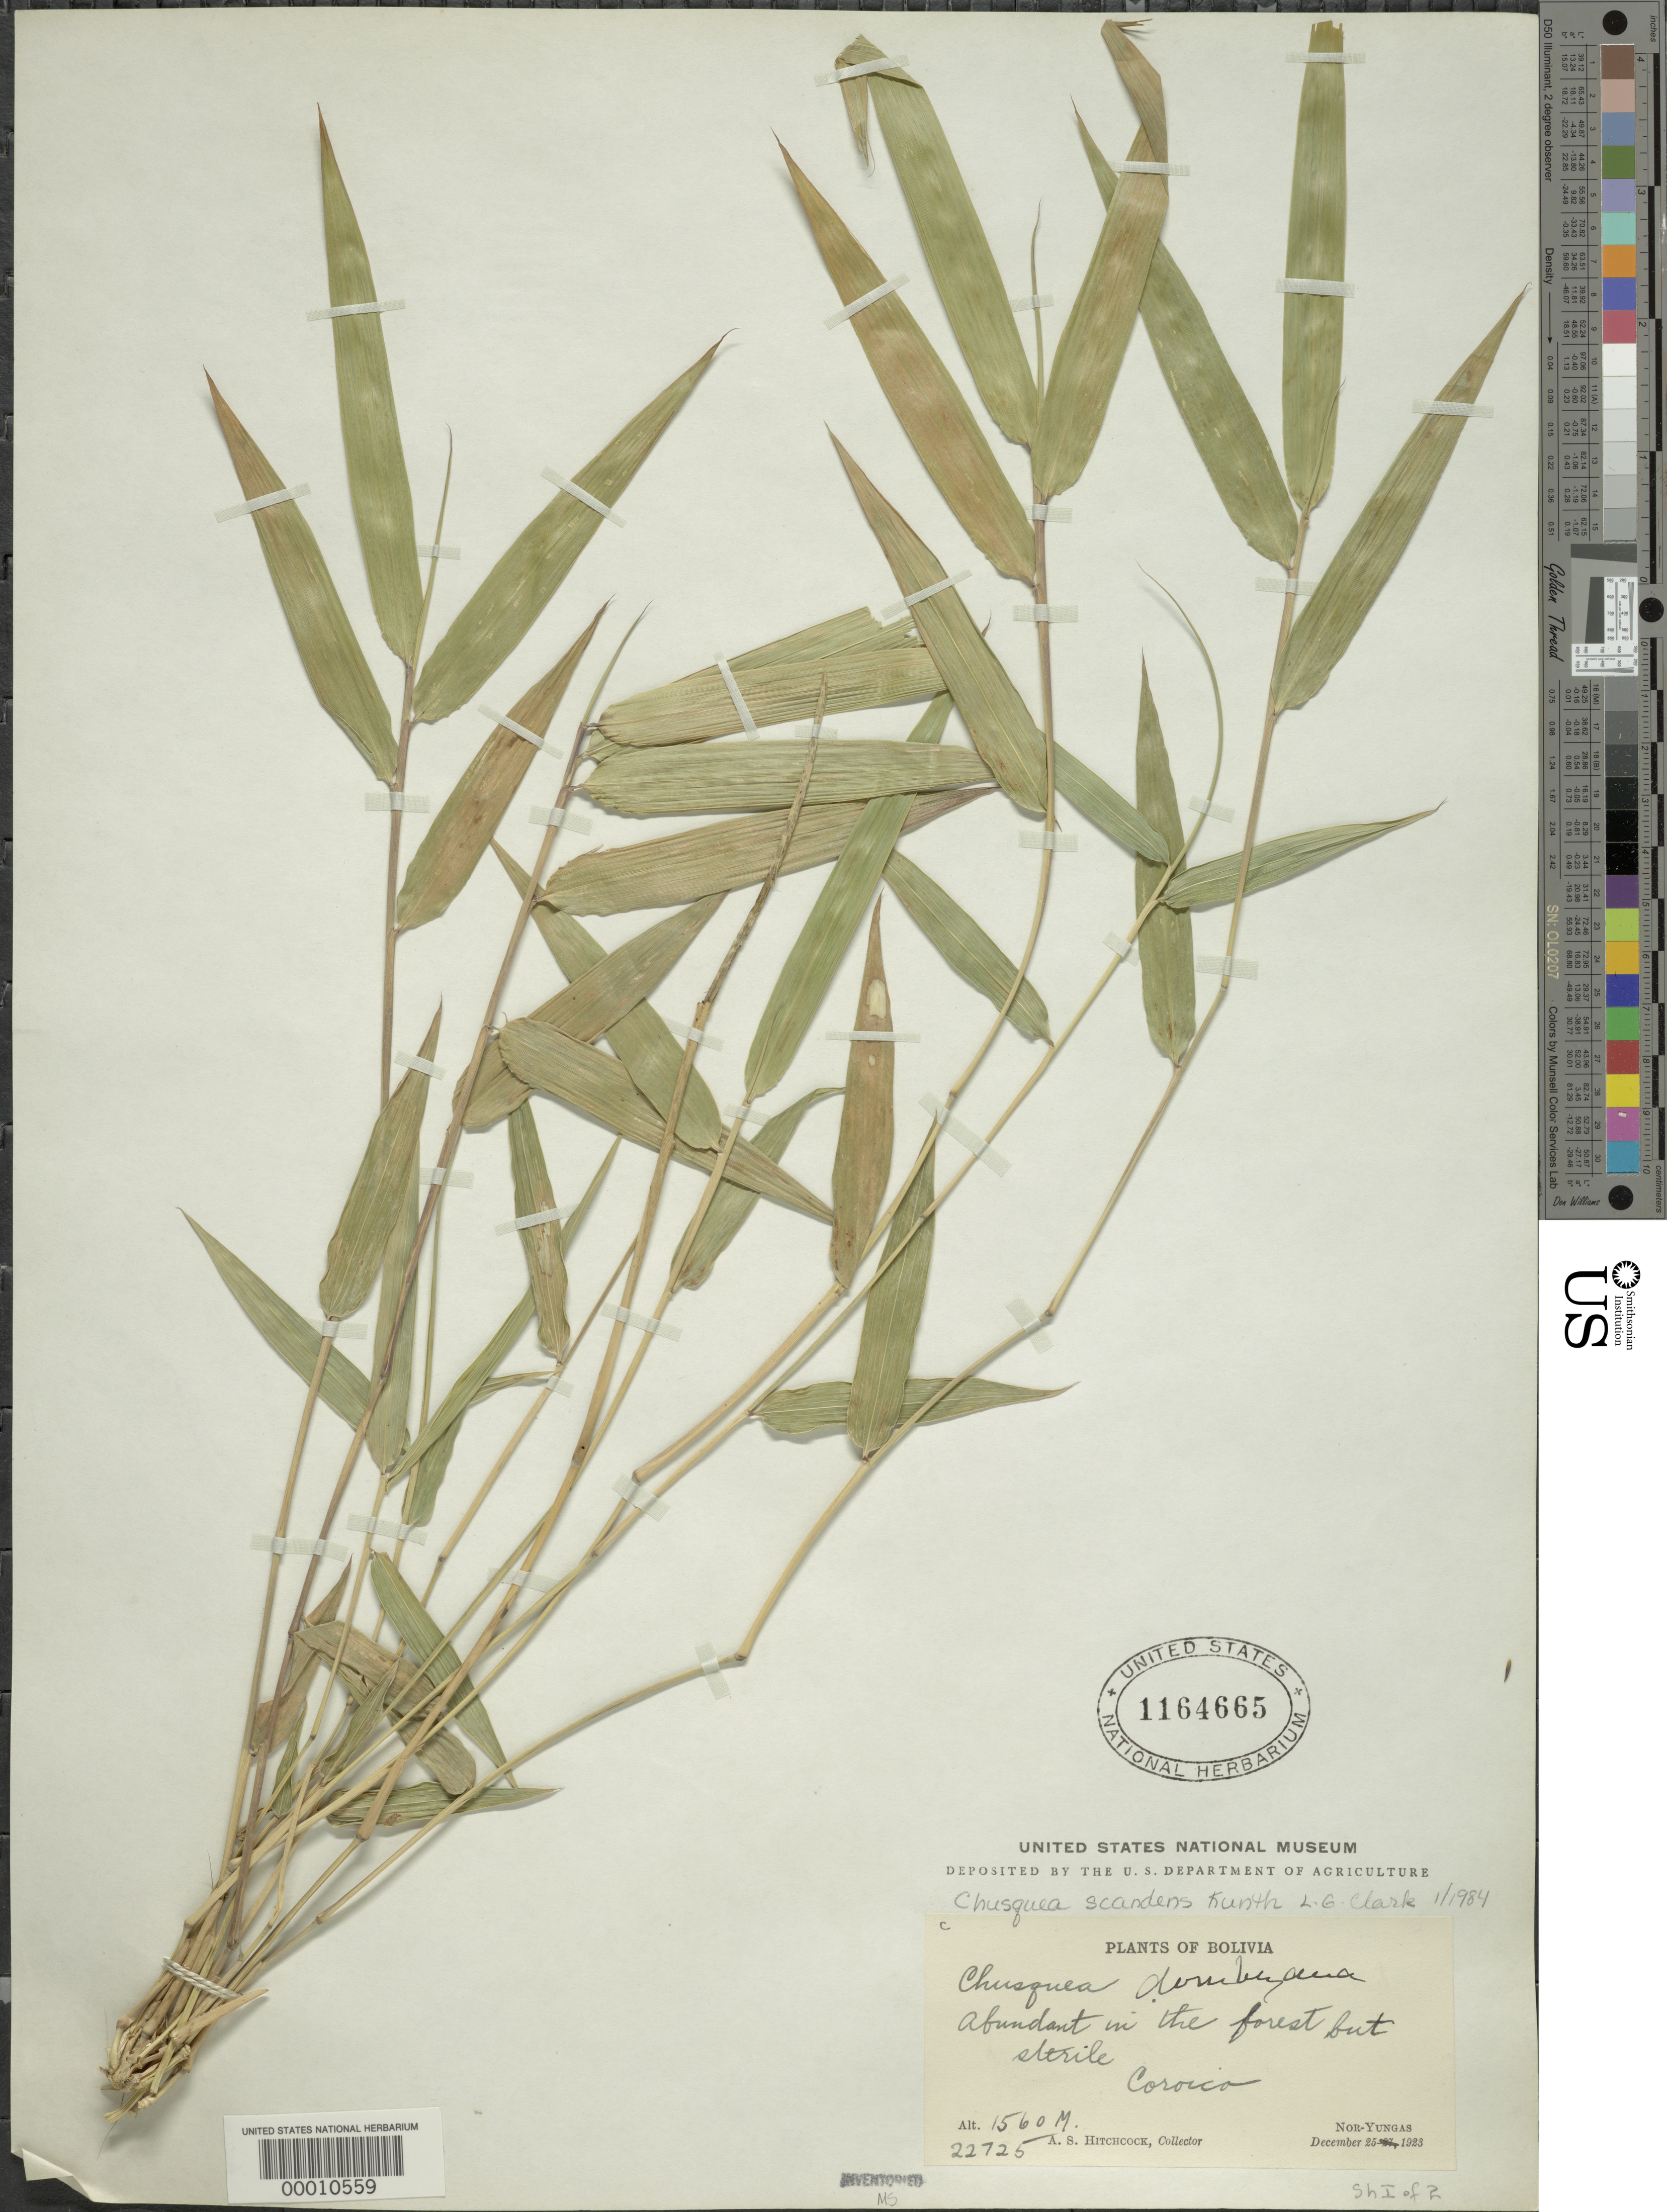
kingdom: Plantae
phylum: Tracheophyta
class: Liliopsida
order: Poales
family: Poaceae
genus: Chusquea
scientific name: Chusquea scandens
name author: Kunth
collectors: A. S. Hitchcock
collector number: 22725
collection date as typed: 25 Dec 1923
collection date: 1923-12-25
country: Bolivia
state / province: La Paz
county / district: Nor Yungas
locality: Coroico, nor-Yungas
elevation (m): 1560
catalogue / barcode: US 1164665